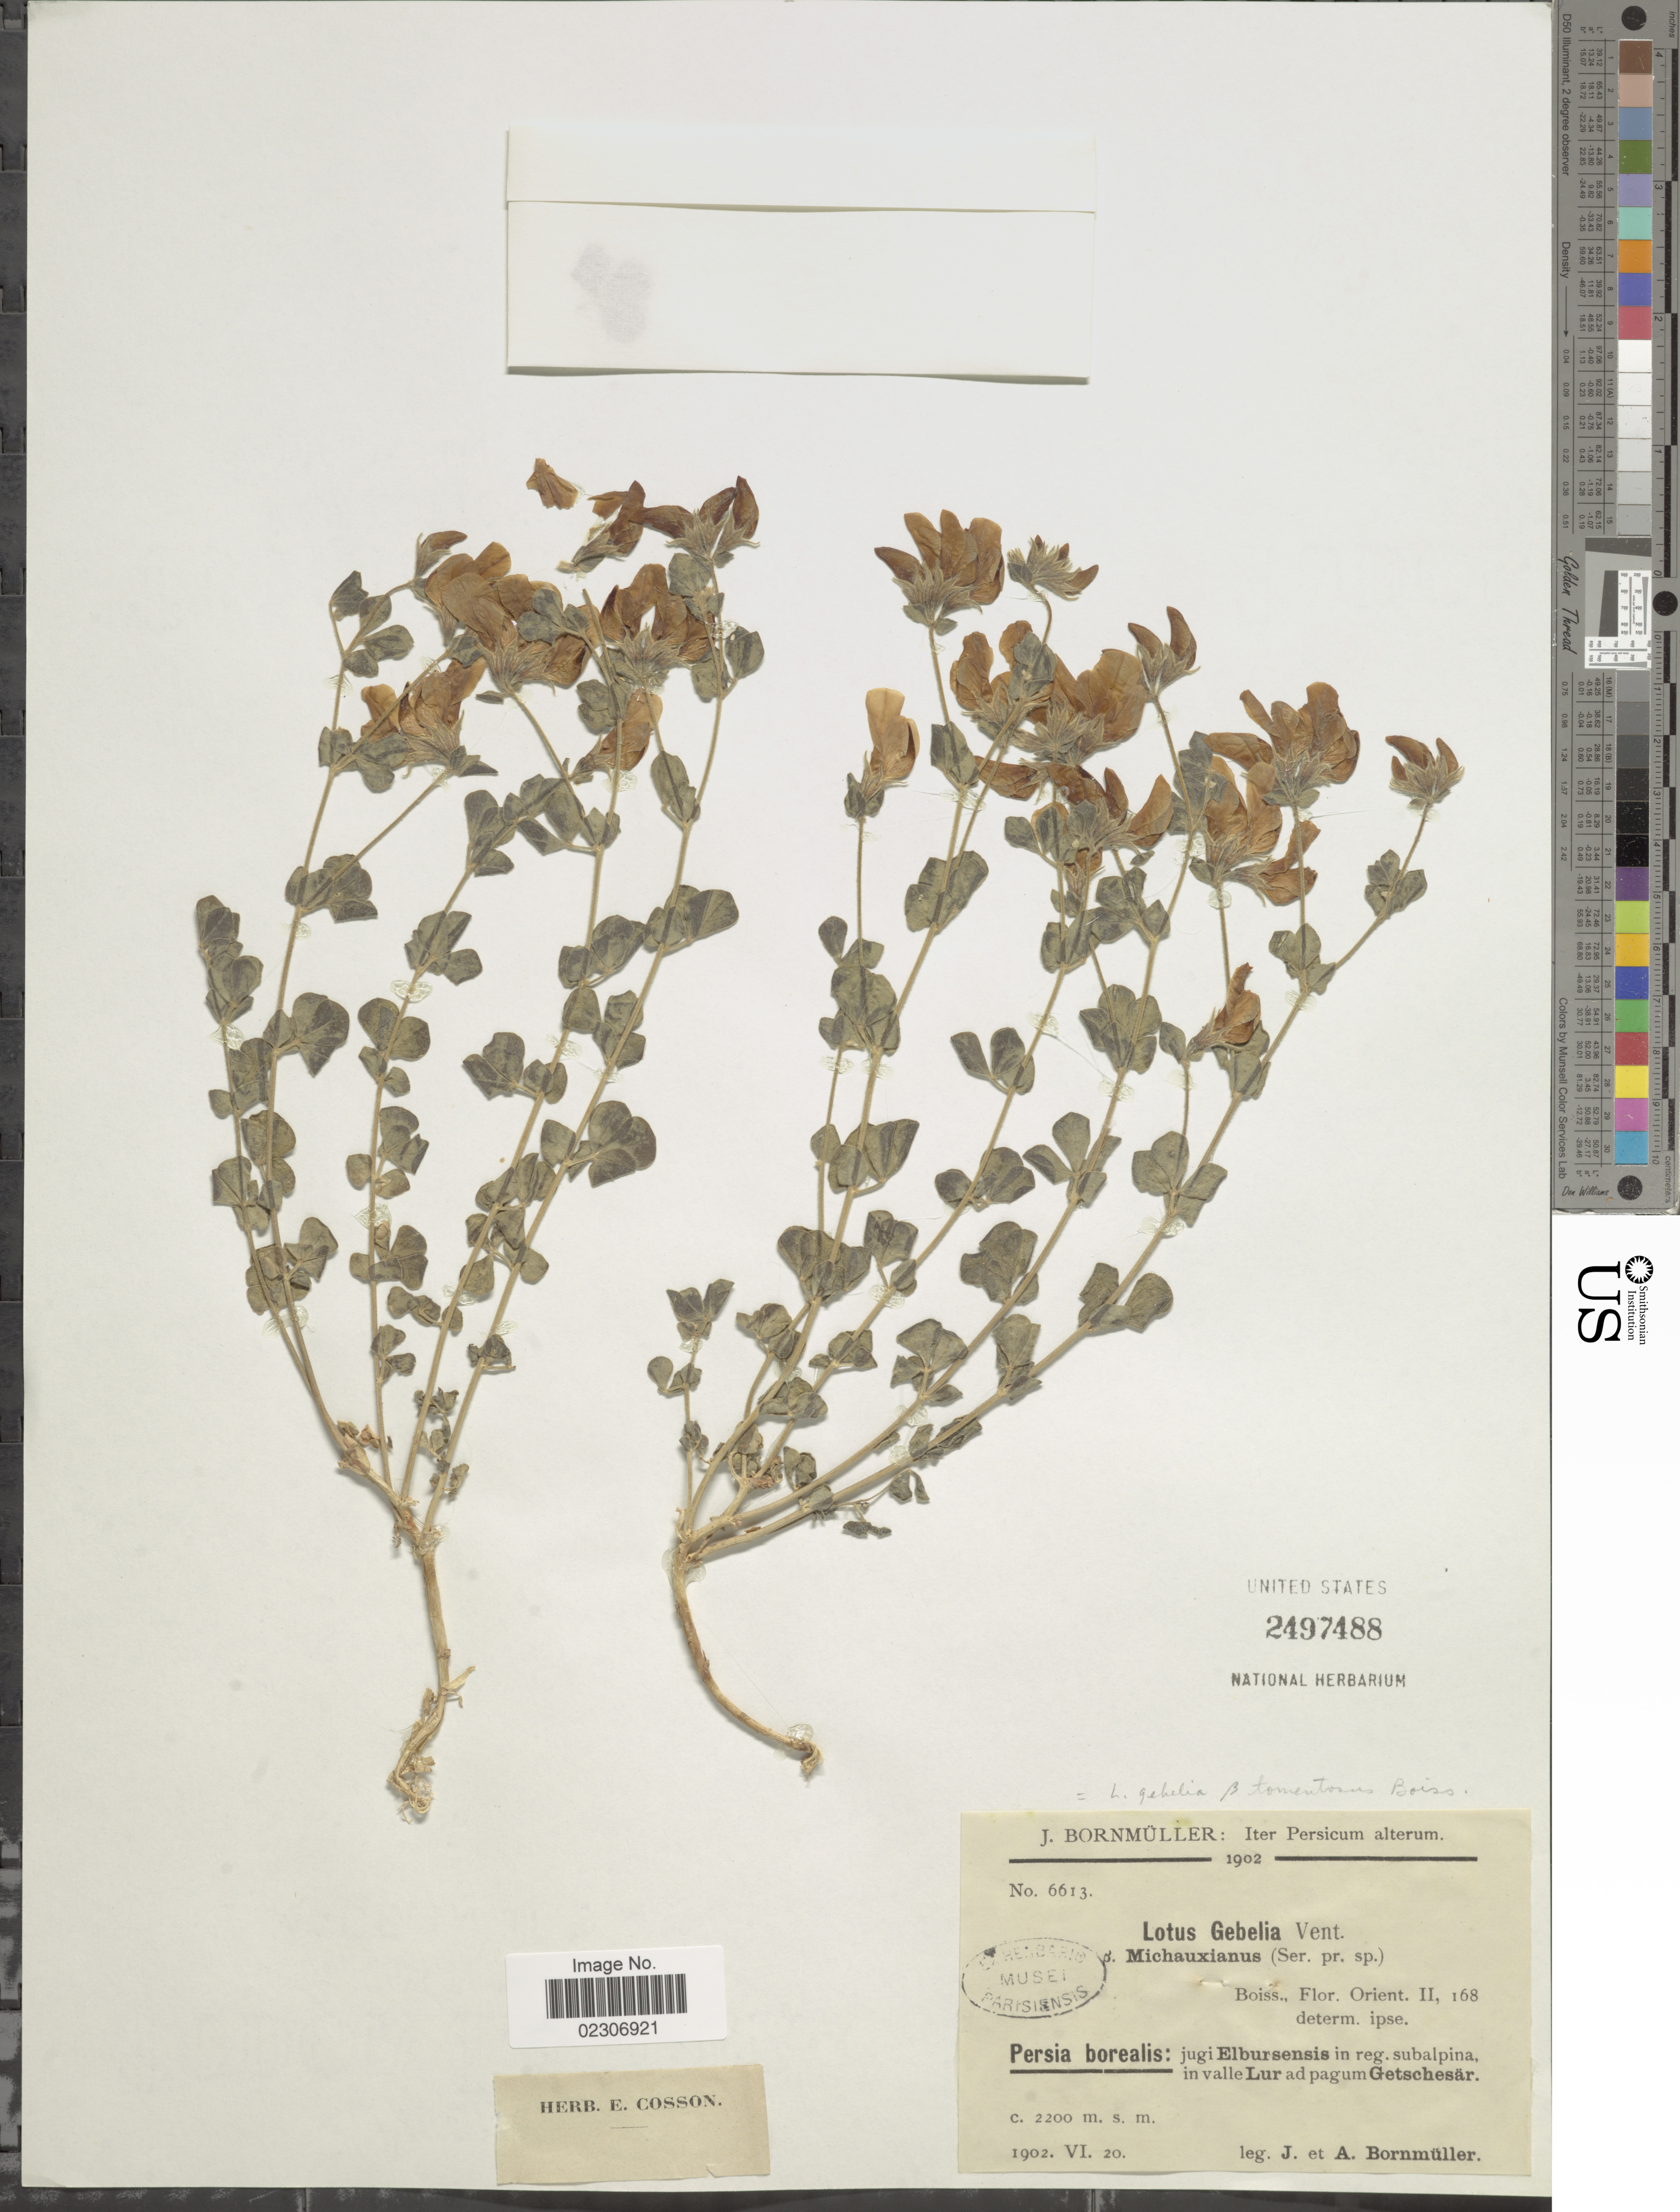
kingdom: Plantae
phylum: Tracheophyta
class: Magnoliopsida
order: Fabales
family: Fabaceae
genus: Lotus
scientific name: Lotus gebelia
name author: Vent.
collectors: J. Bornmüller & A. Bornmüller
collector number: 6613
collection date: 1902-06-20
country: Iran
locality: Iter Persicum alterum, Persia borealis: jugi Elbursensis in reg. subalpina, in valle Lur ad pagum Getschesär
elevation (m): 2200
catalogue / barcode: US 2497488